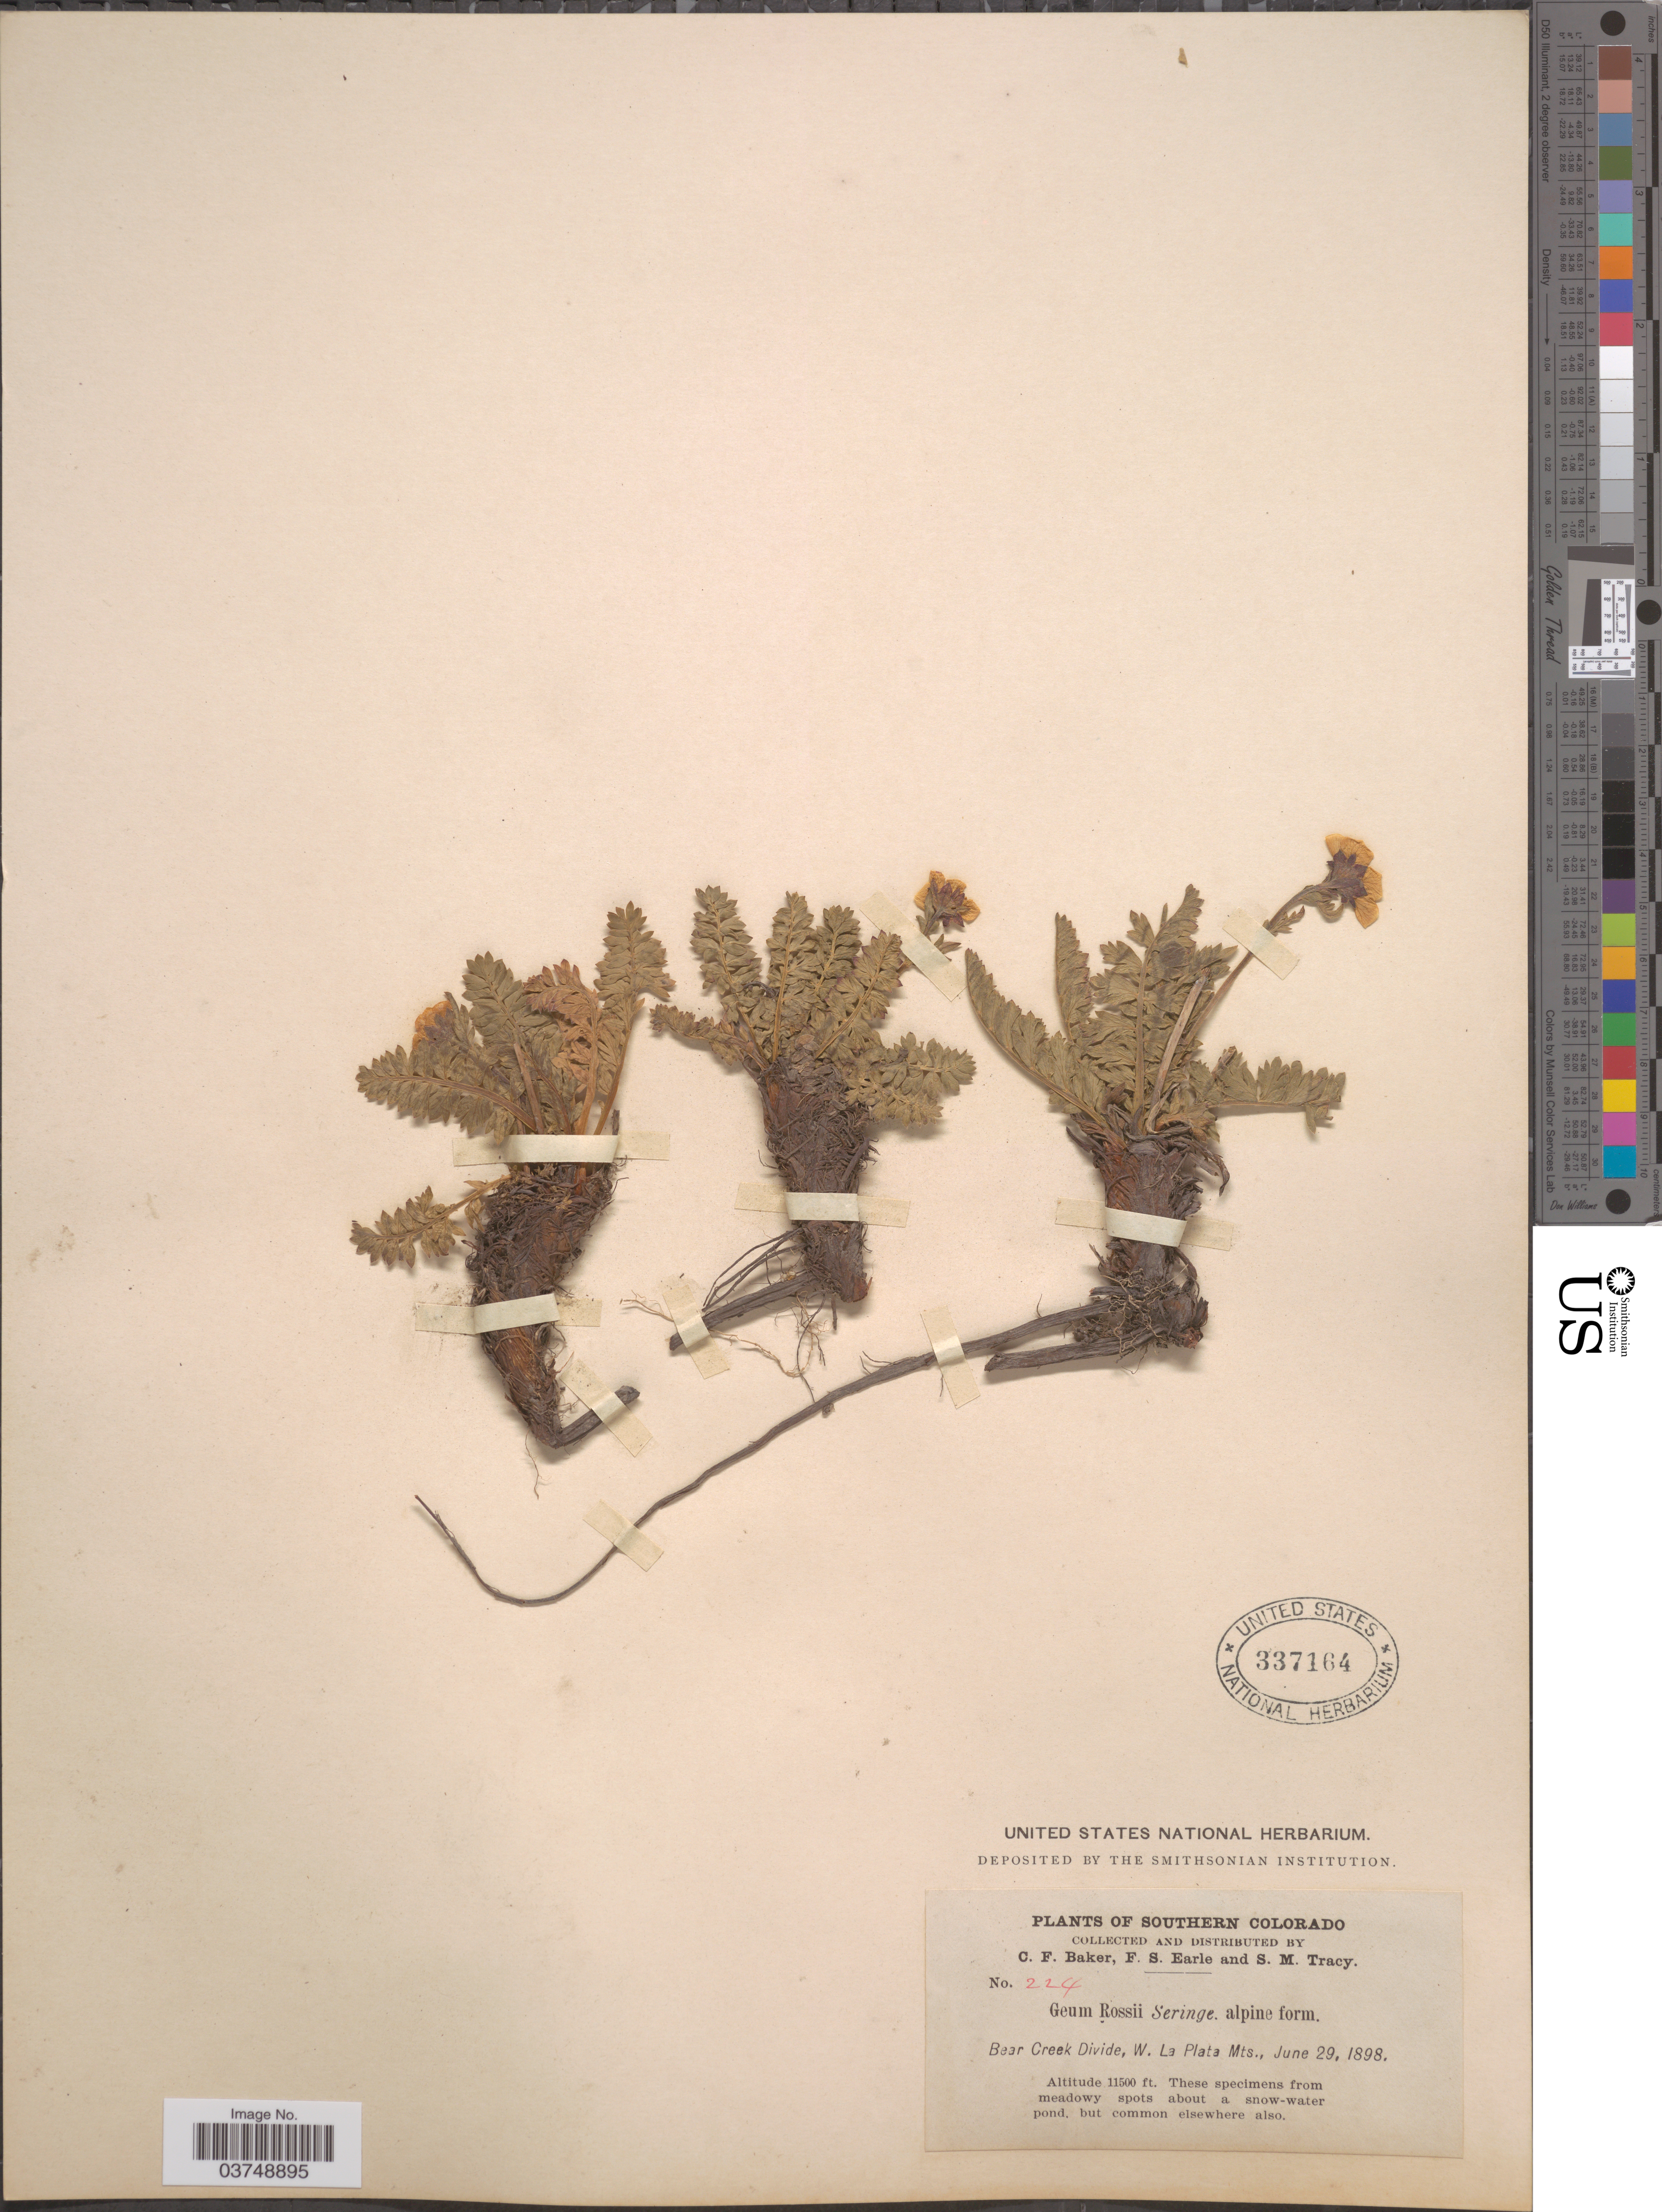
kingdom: Plantae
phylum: Tracheophyta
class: Magnoliopsida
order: Rosales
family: Rosaceae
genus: Geum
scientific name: Geum rossii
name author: (R. Br.) Ser.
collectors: C. F. Baker, F. S. Earle & S. M. Tracy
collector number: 224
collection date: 1898-06-29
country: United States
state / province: Colorado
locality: Southern Colorado. Bear Creek Divde, W. La Plata.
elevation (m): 3505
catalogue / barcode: US 337164